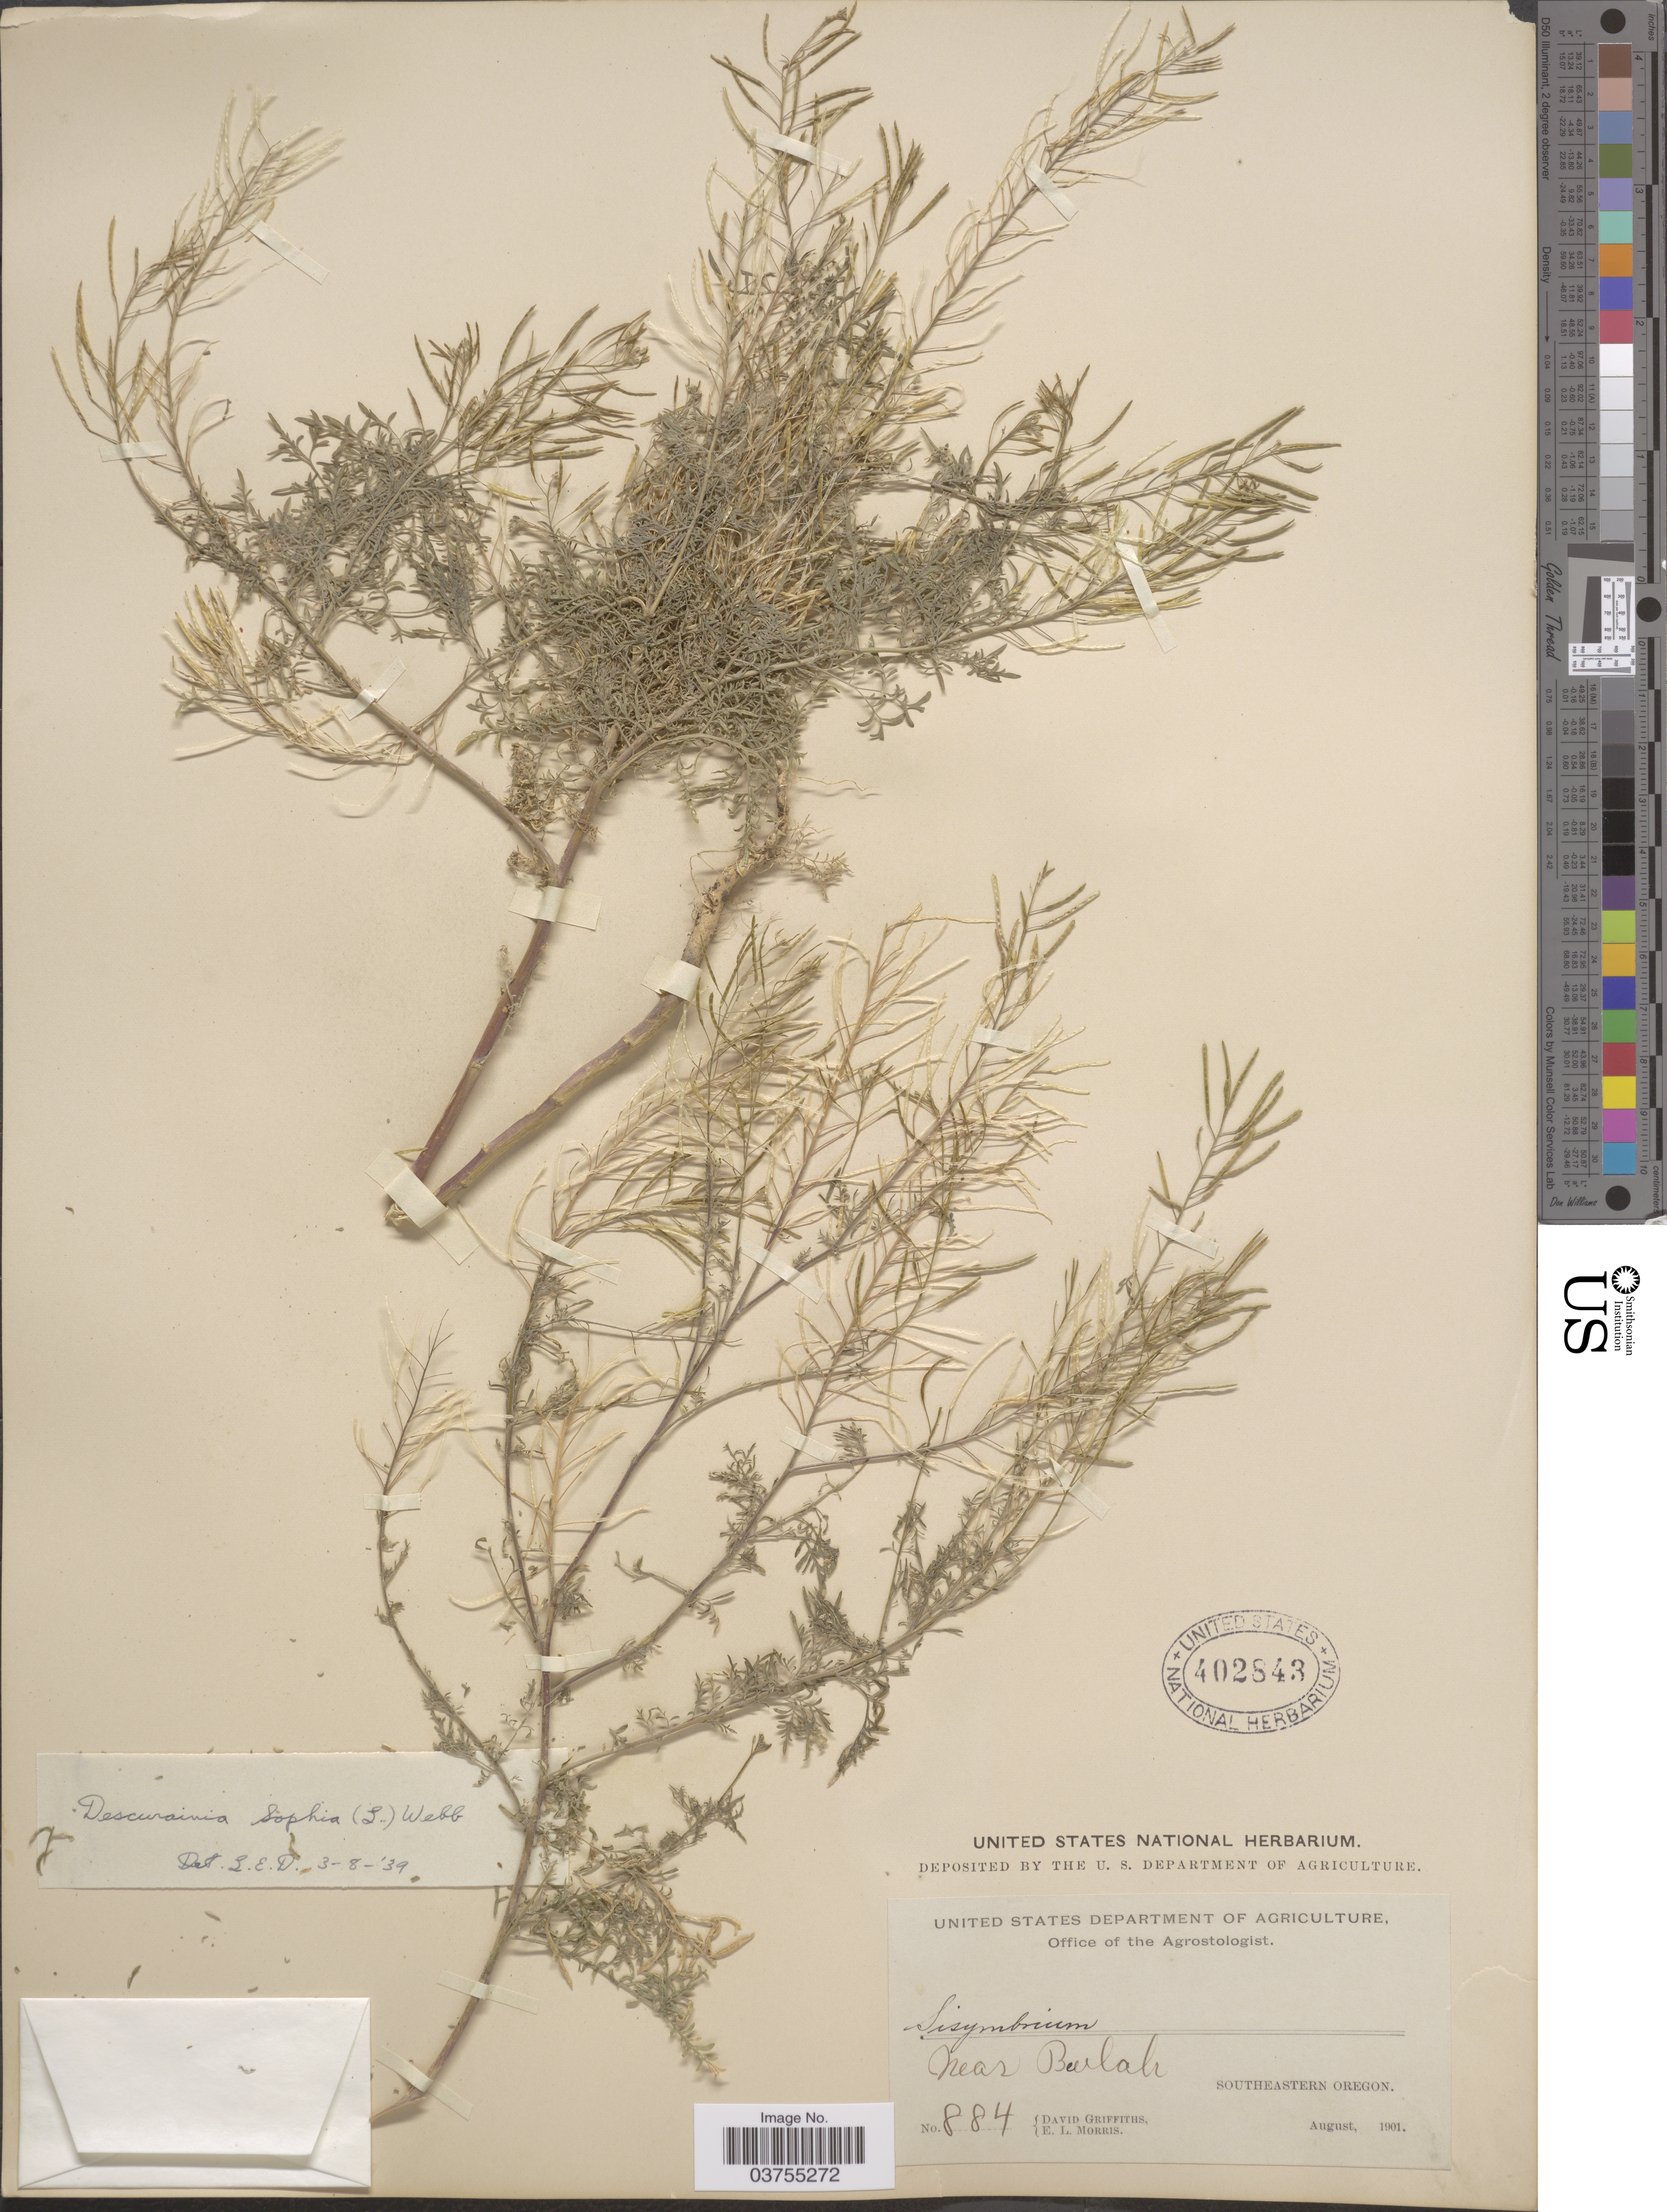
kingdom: Plantae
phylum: Tracheophyta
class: Magnoliopsida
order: Brassicales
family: Brassicaceae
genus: Descurainia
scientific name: Descurainia sophia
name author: (L.) Webb ex Prantl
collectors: D. Griffiths & E. Morris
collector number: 884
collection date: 1901-08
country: United States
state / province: Oregon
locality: Near Beulah. Southeastern Oregon.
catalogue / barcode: US 402843